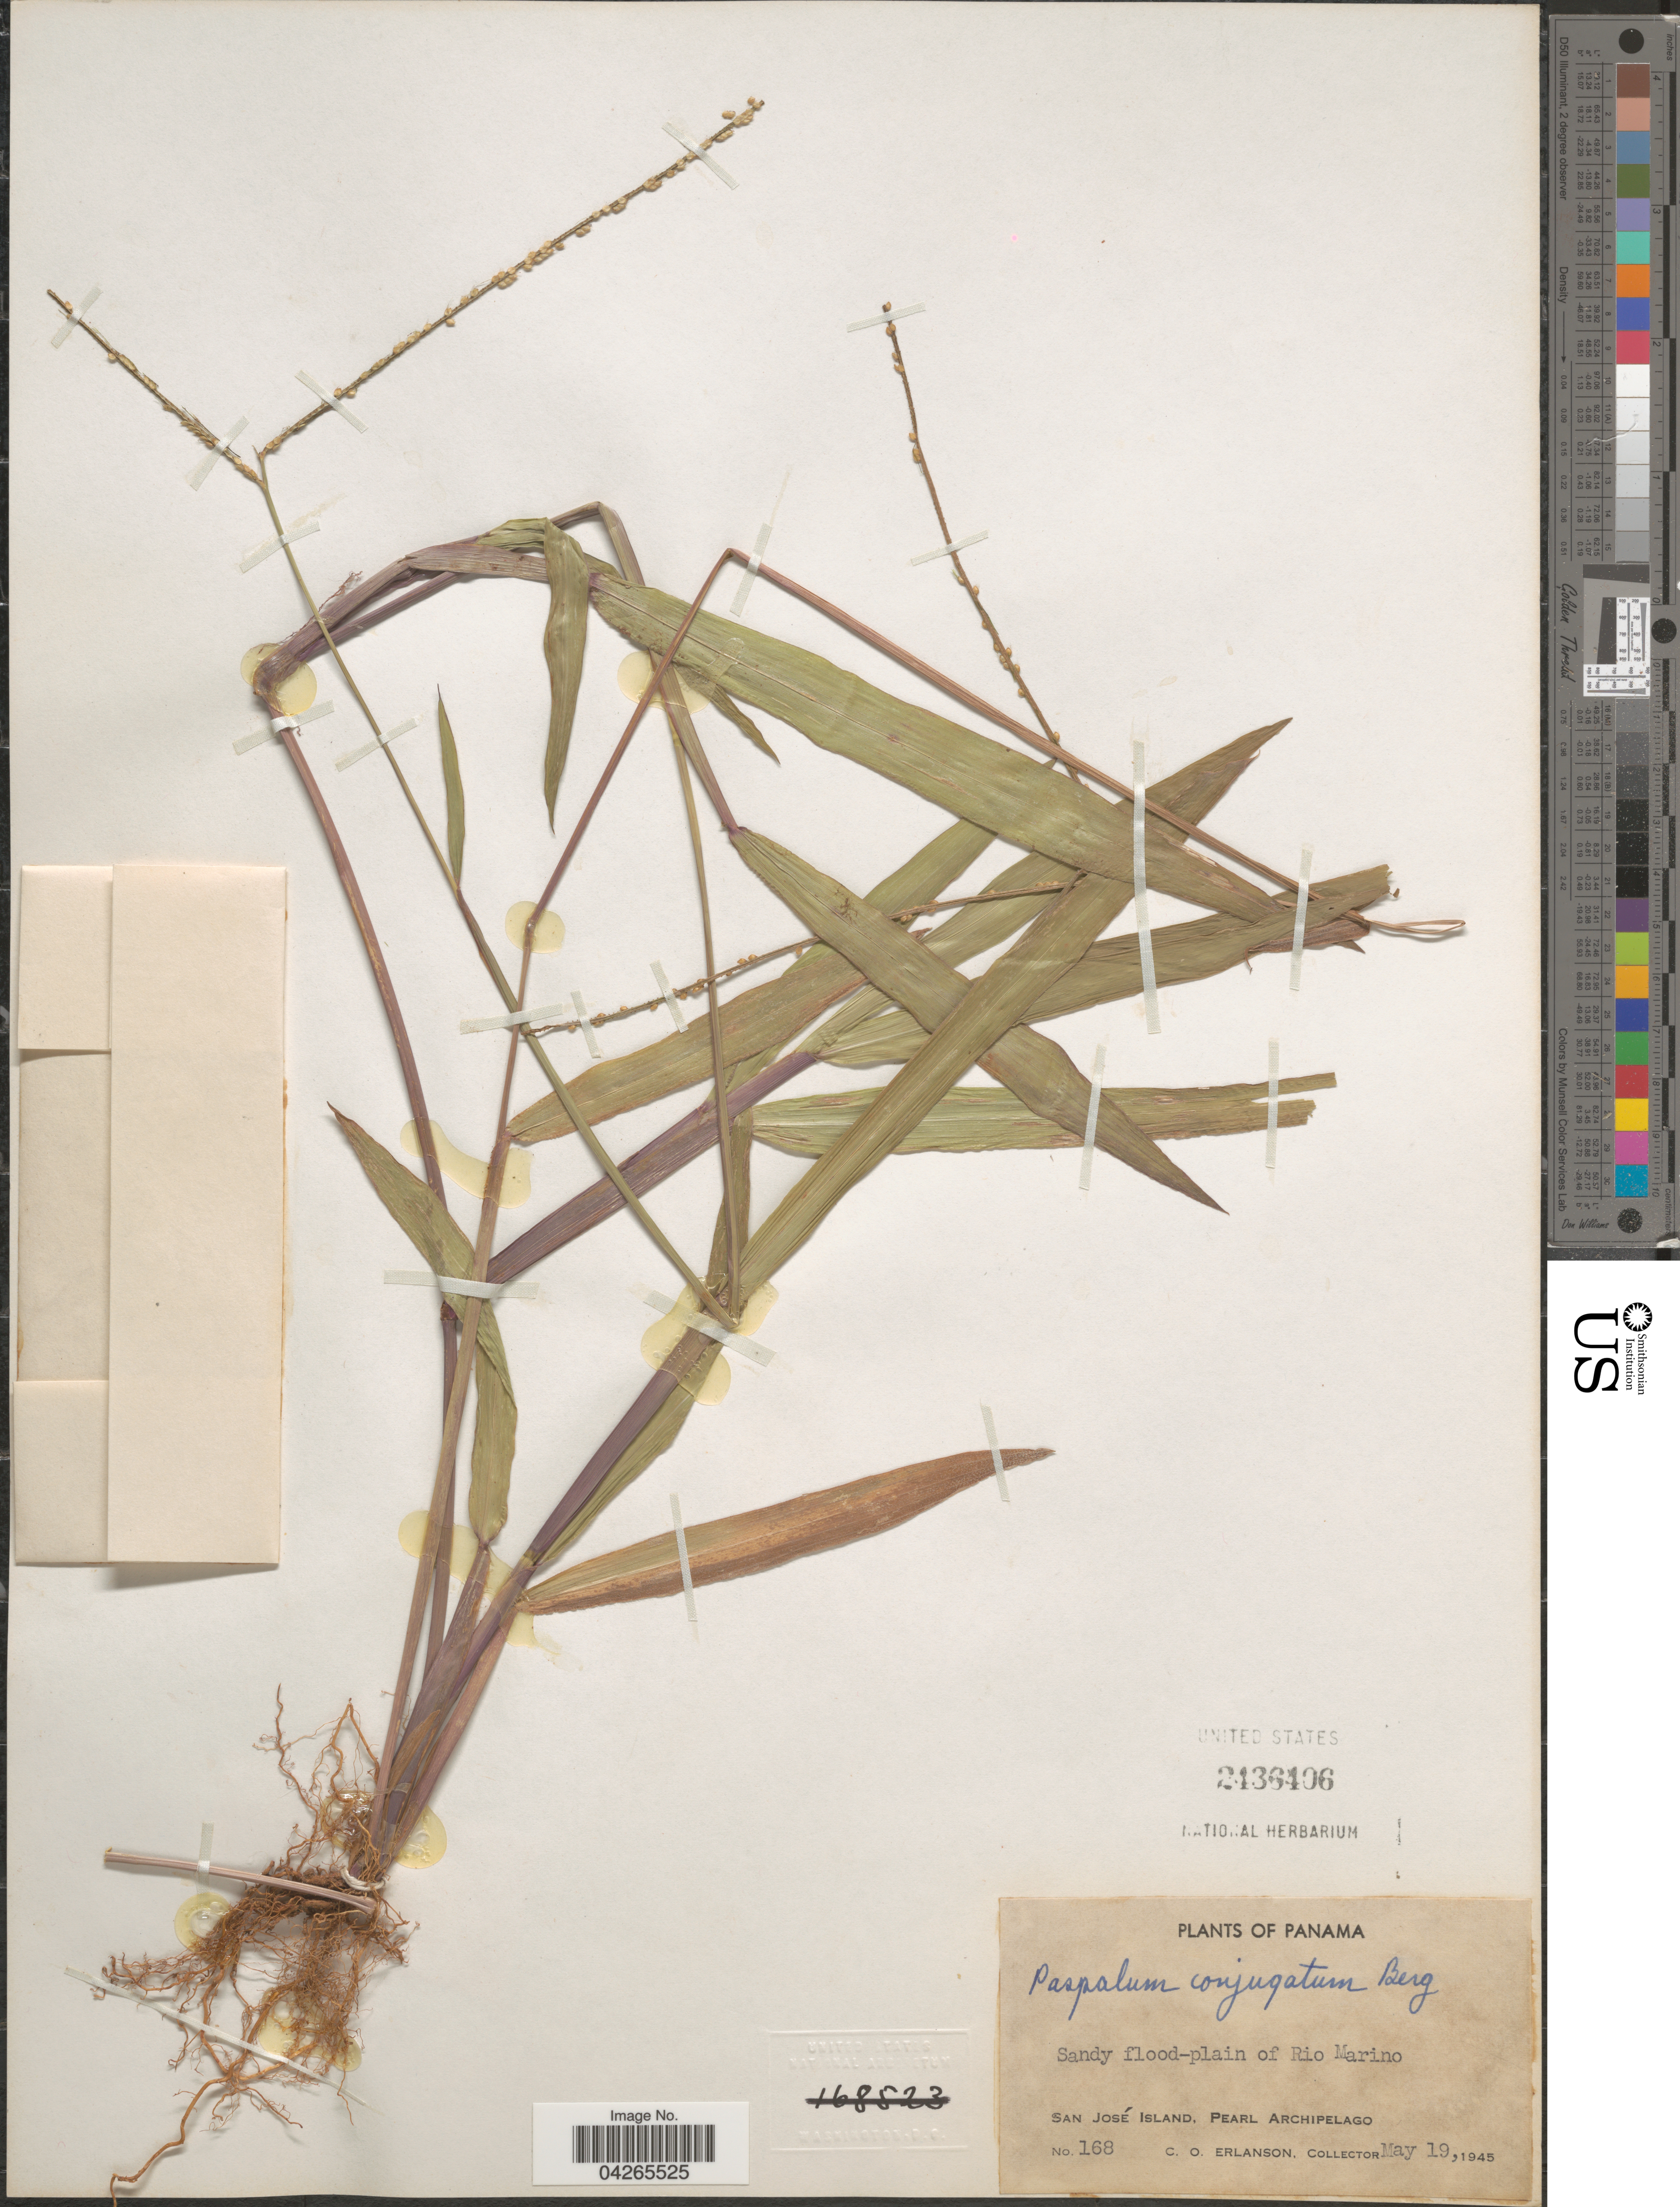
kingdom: Plantae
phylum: Tracheophyta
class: Liliopsida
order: Poales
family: Poaceae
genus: Paspalum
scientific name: Paspalum conjugatum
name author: P.J. Bergius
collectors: C. O. Erlanson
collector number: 168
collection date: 1945-05-19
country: Panama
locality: Sandy flood-plain of Rio Marino. San José Island, Pearl Archipelago.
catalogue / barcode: US 2436406